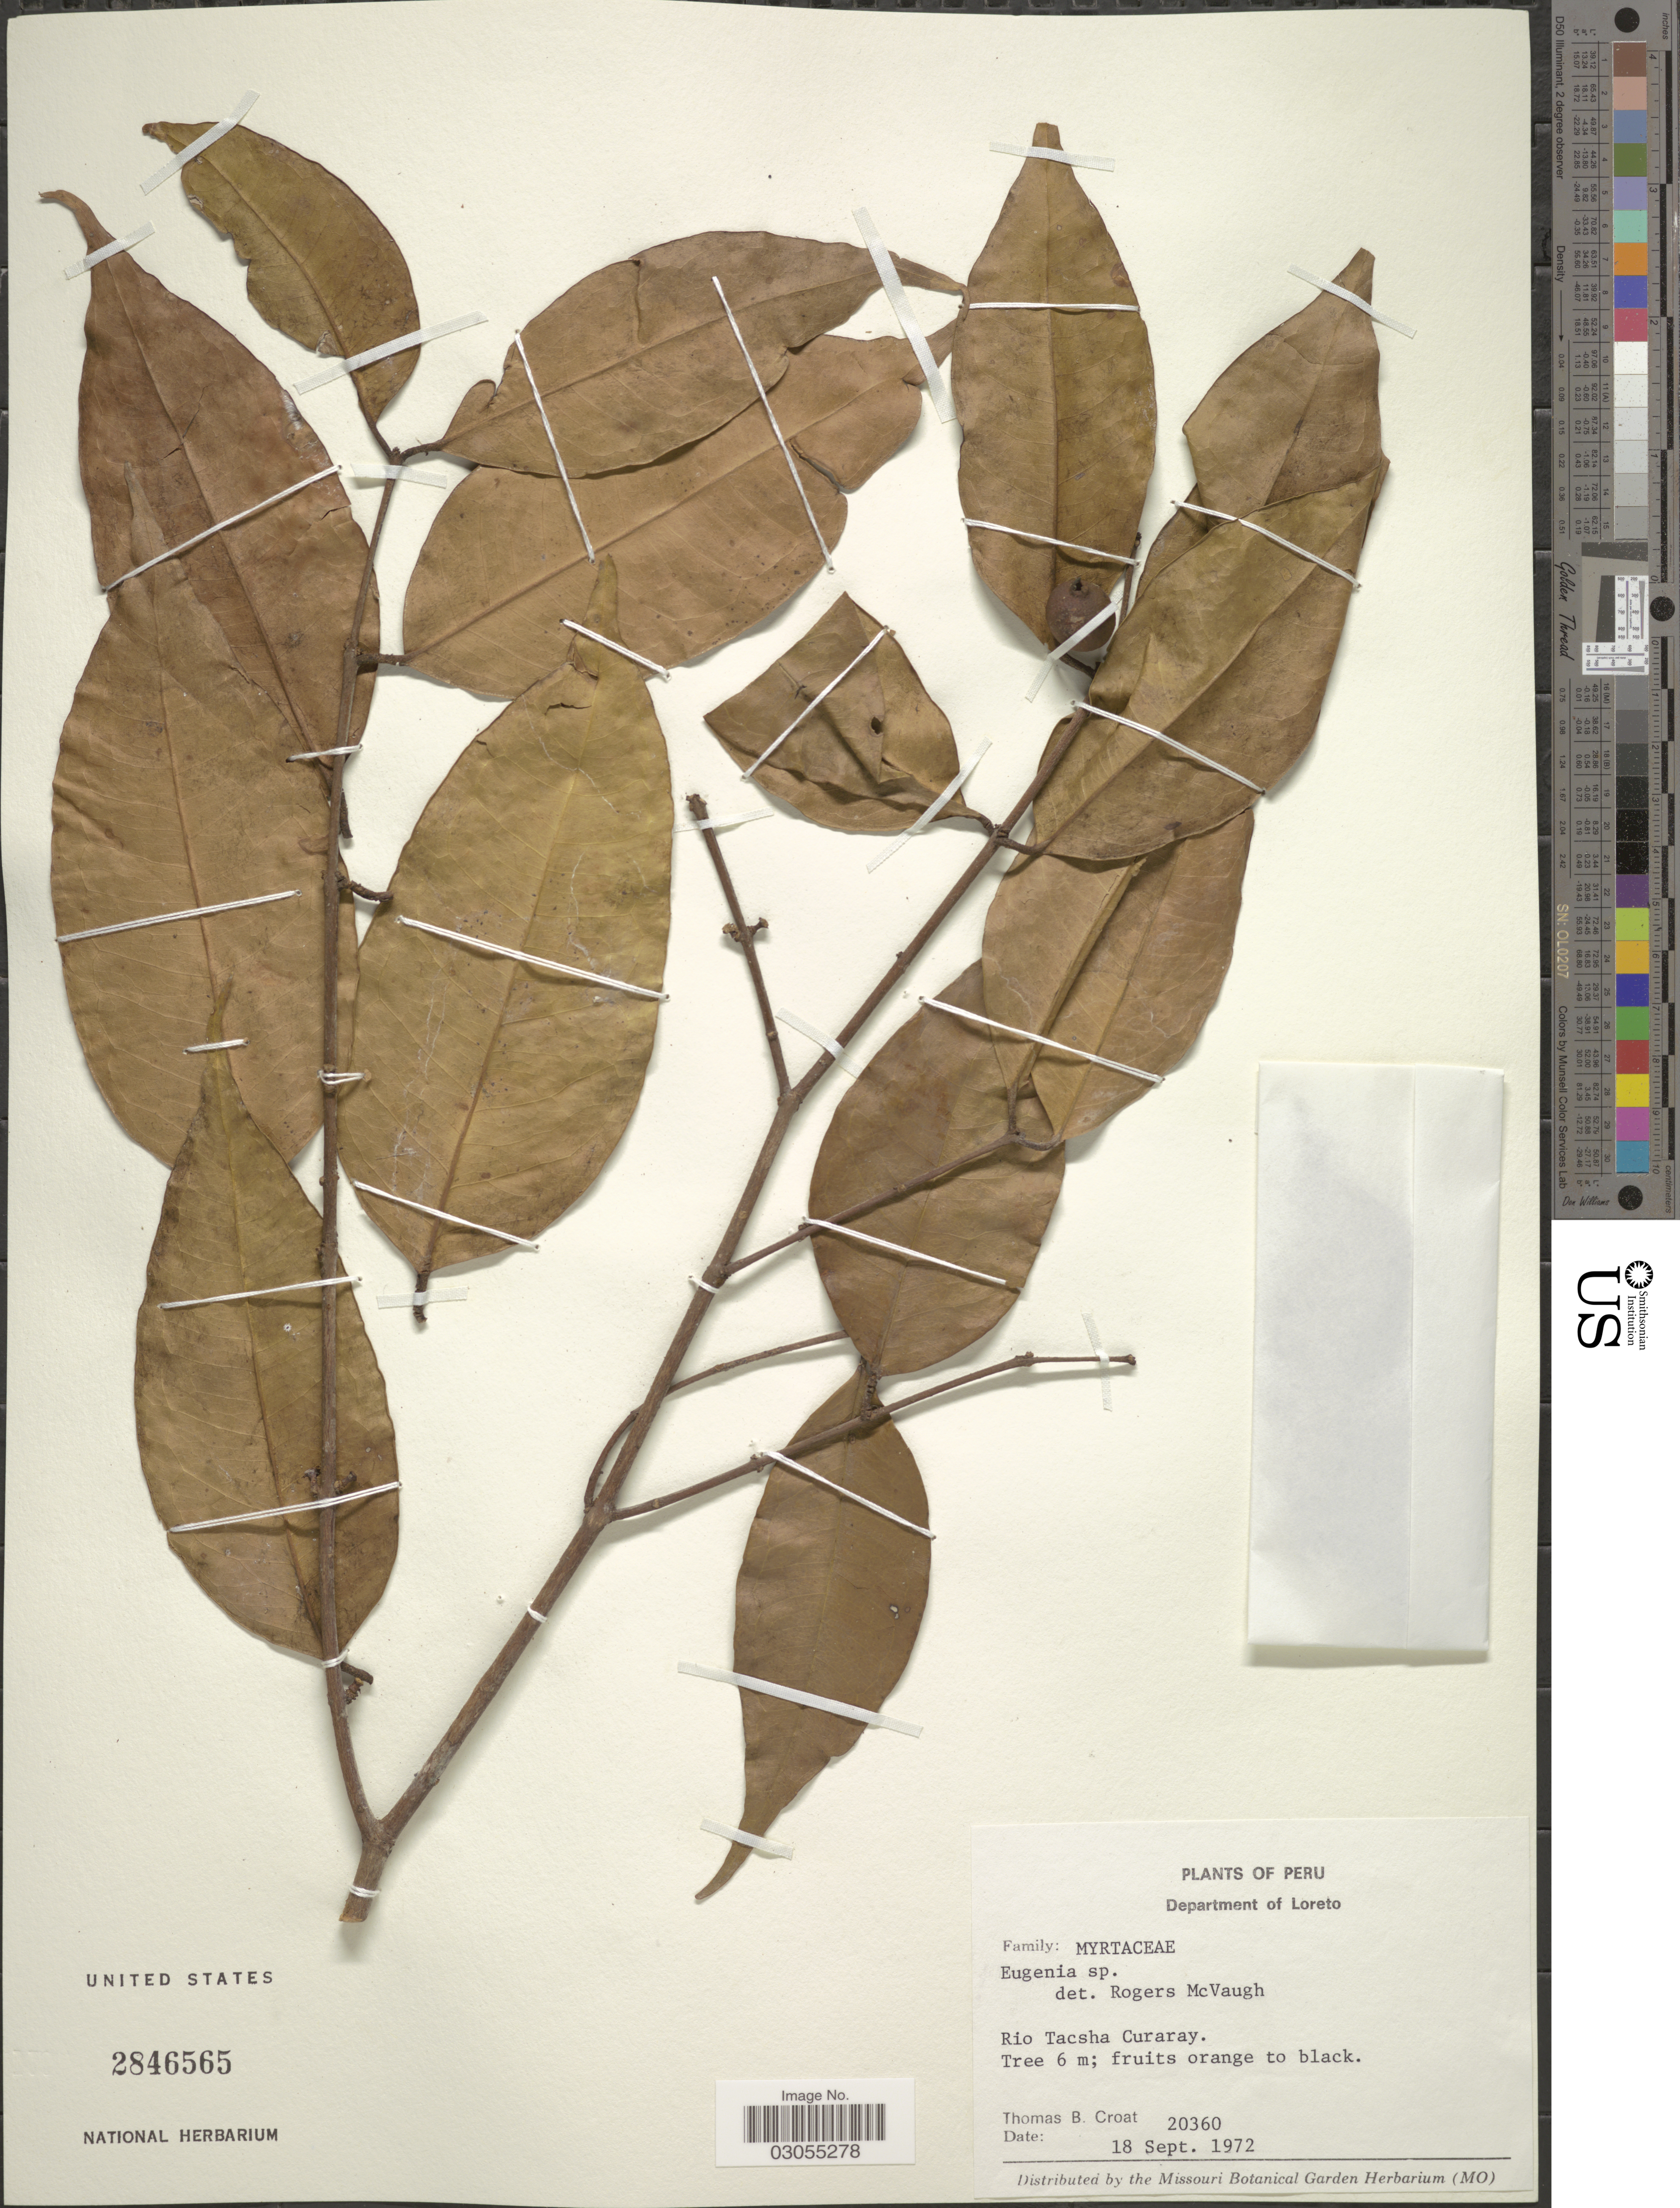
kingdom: Plantae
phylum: Tracheophyta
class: Magnoliopsida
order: Myrtales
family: Myrtaceae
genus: Eugenia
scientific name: Eugenia sp.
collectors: T. B. Croat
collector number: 20360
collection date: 1972-09-18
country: Peru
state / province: Loreto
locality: Department of Loreto. Rio Tacsha Curaray.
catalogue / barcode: US 2846565